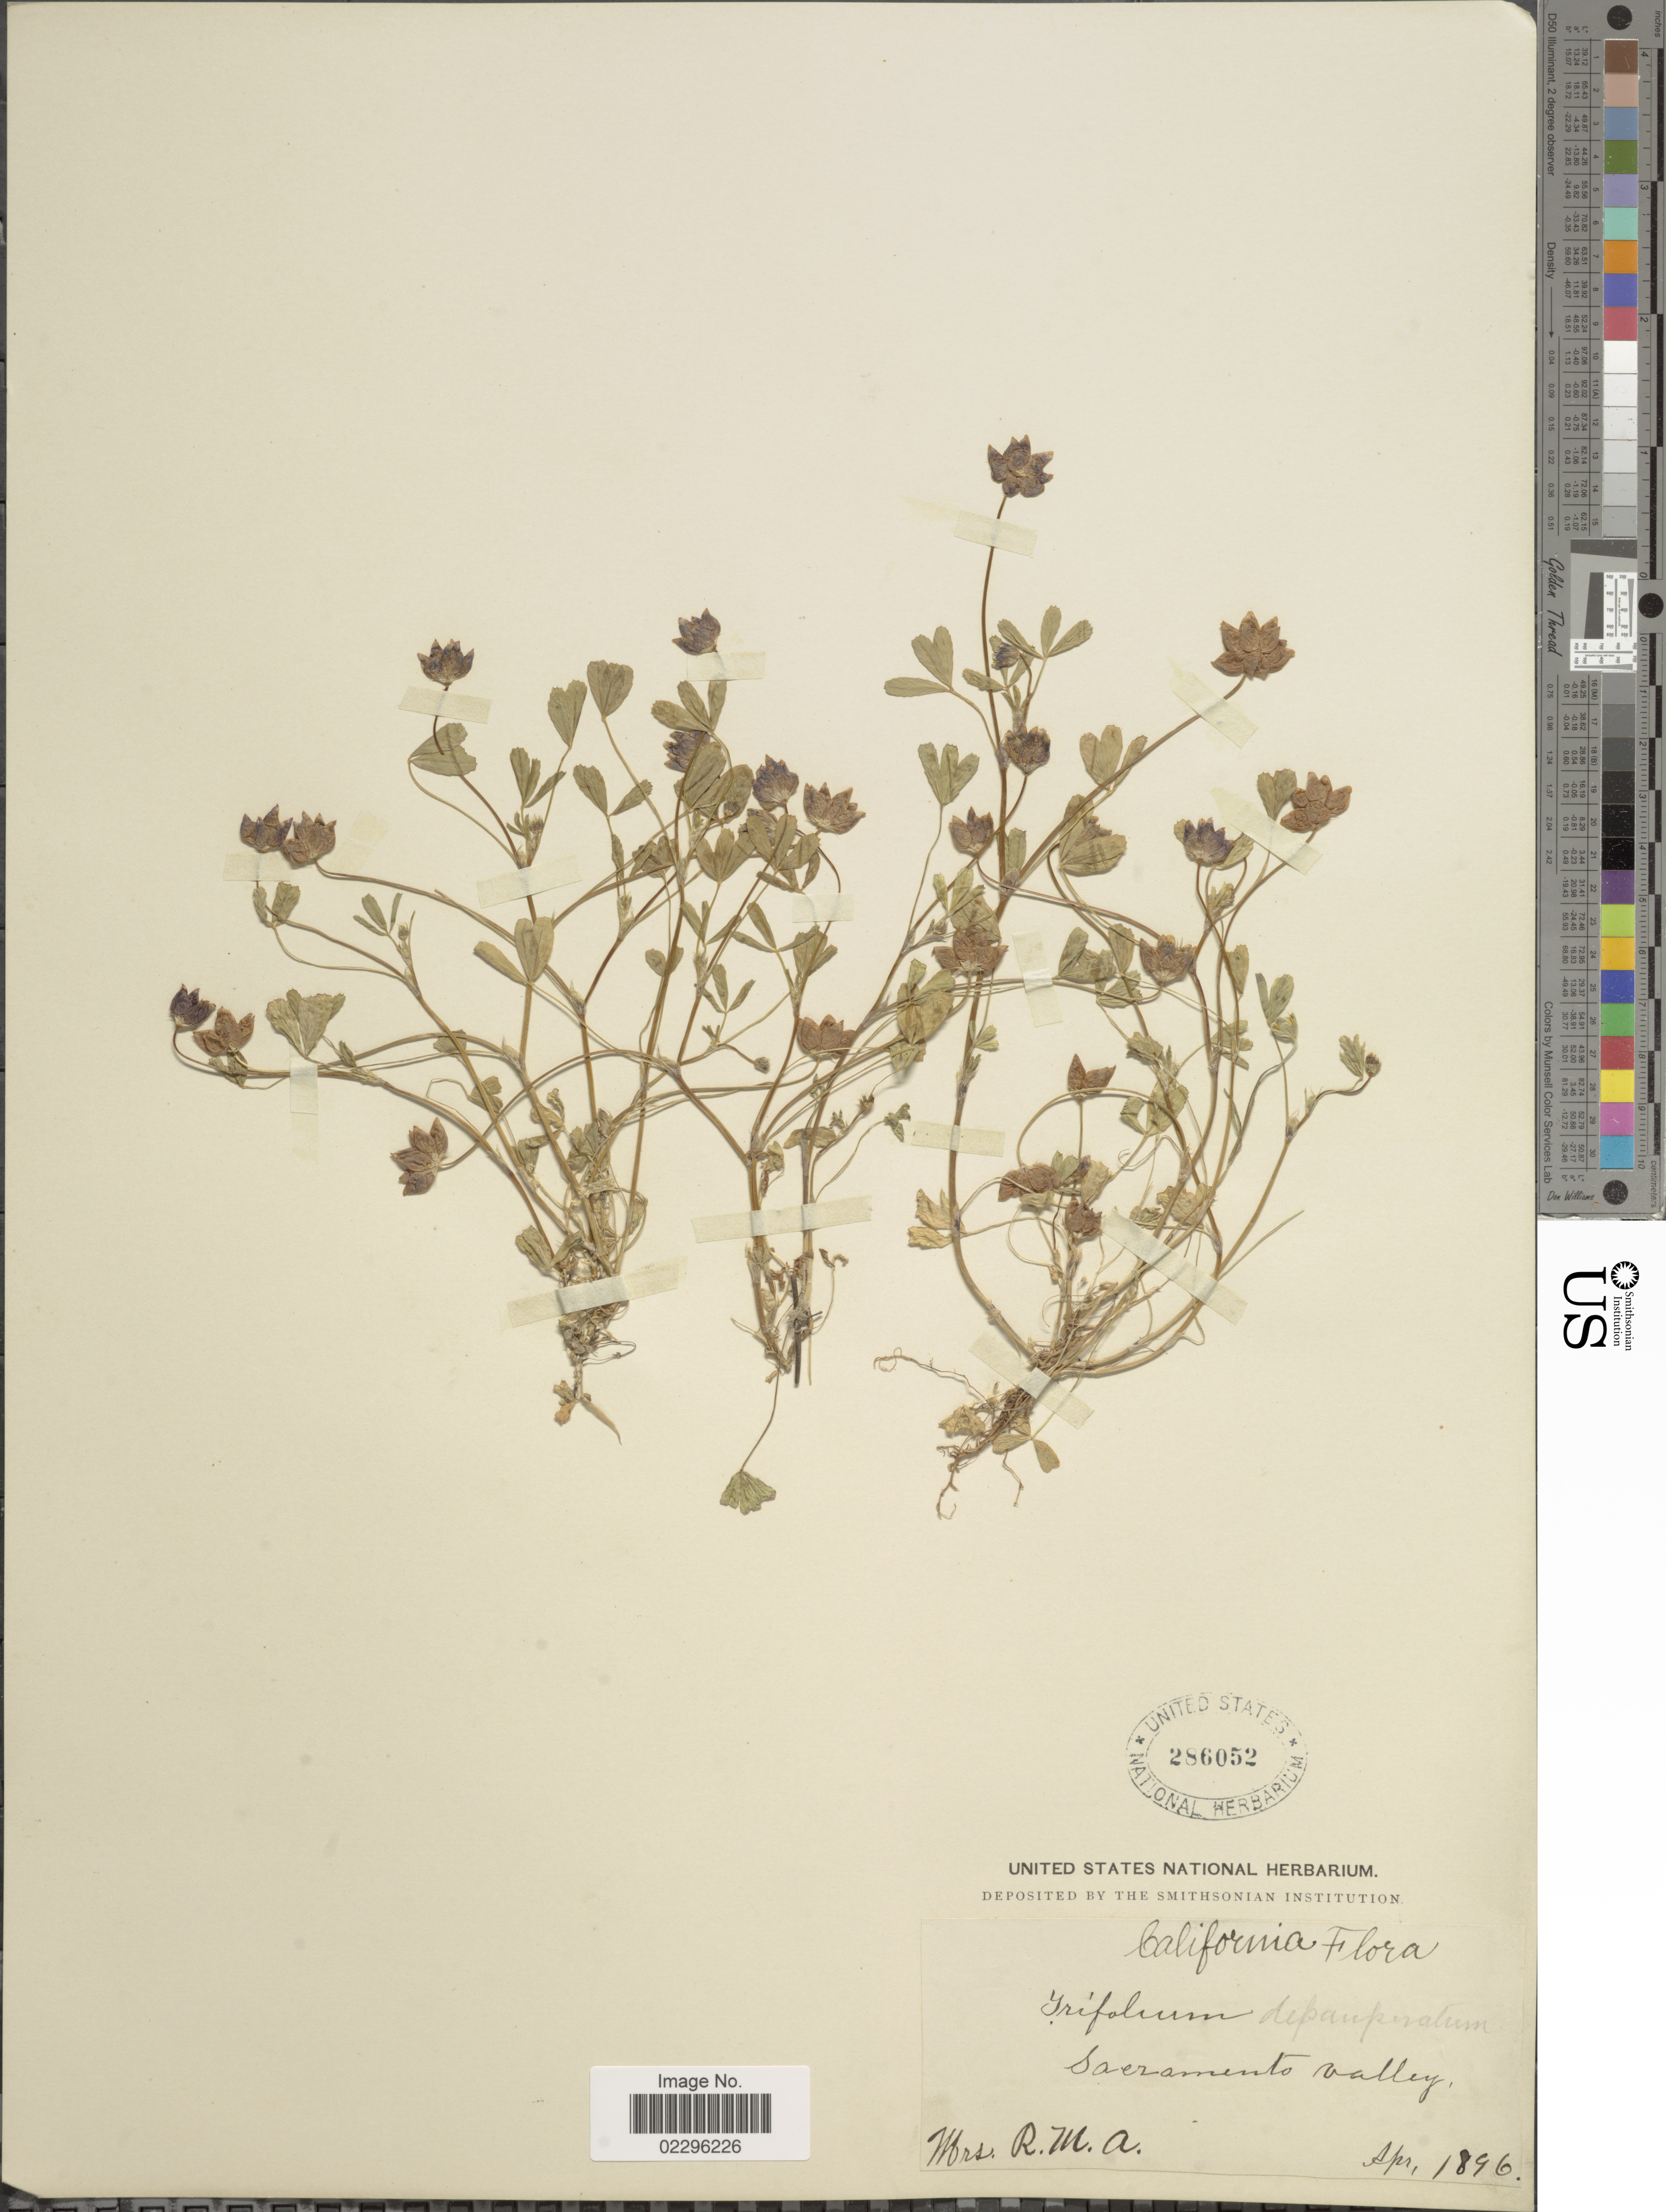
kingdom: Plantae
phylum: Tracheophyta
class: Magnoliopsida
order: Fabales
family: Fabaceae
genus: Trifolium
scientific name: Trifolium depauperatum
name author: Desv.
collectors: R. Austin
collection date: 1896-04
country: United States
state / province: California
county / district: Sacramento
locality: Sacramento valley.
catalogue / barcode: US 286052